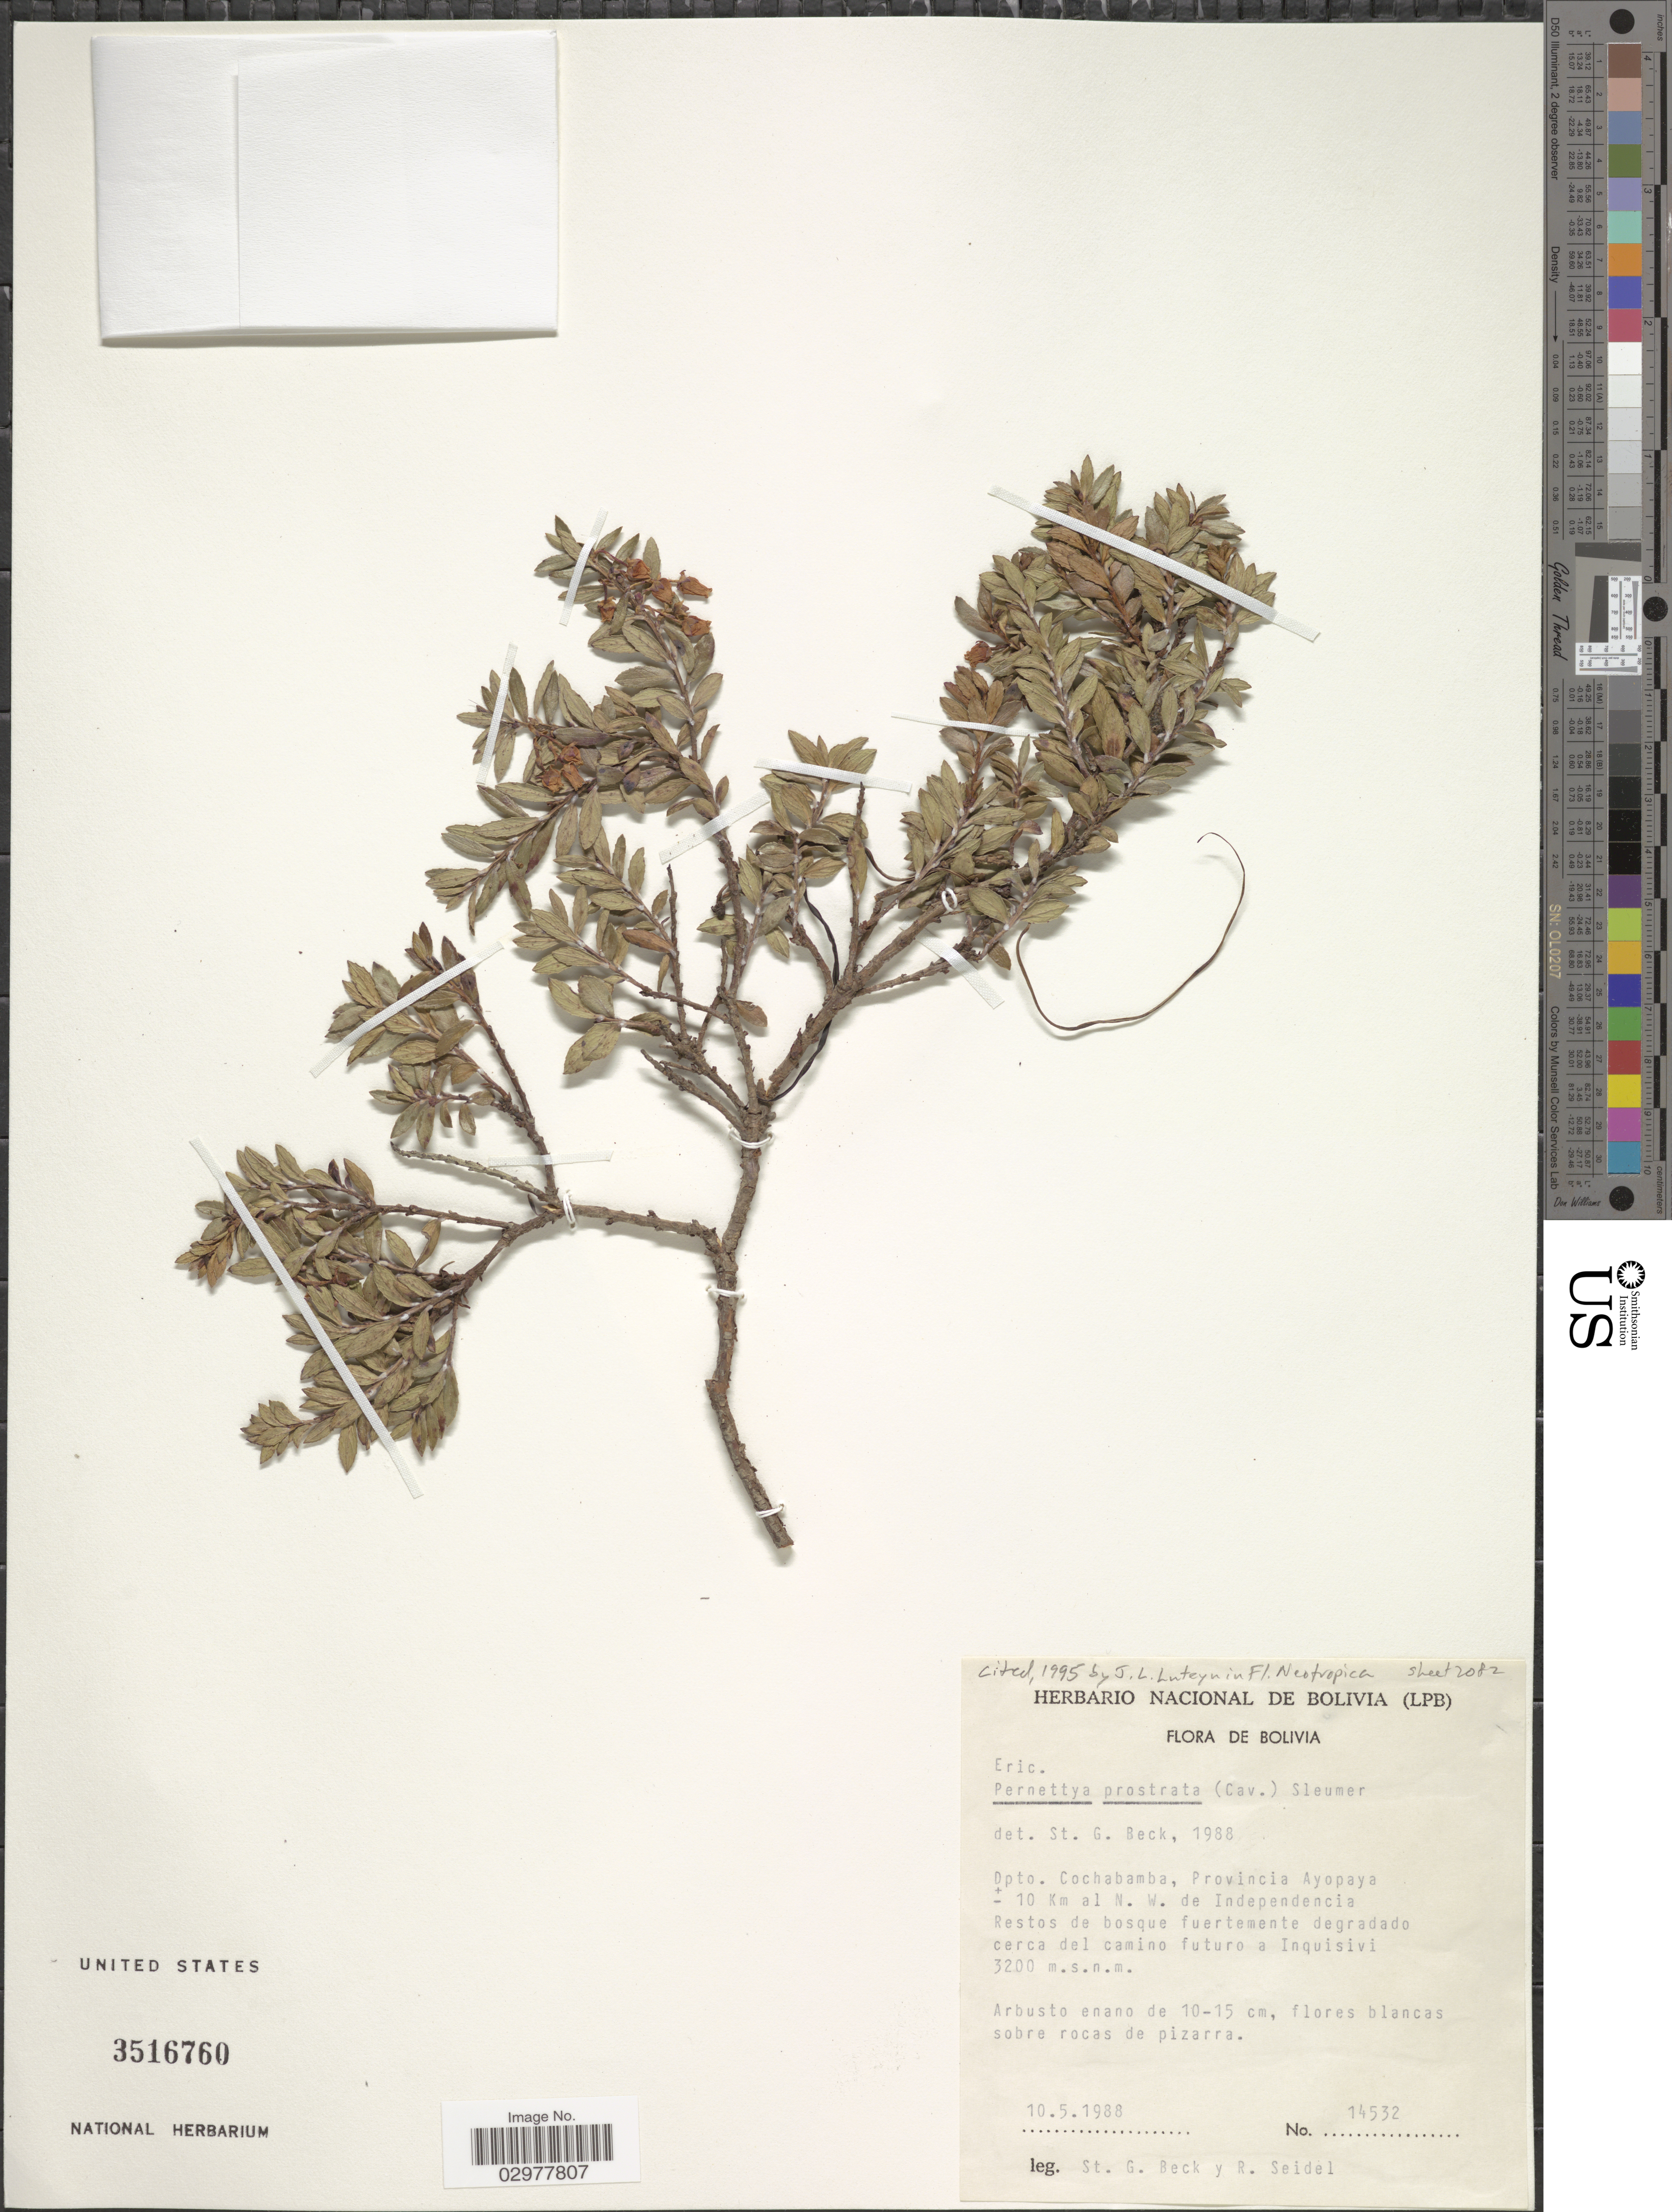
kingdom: Plantae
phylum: Tracheophyta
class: Magnoliopsida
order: Ericales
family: Ericaceae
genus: Pernettya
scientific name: Pernettya prostrata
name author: (Cav.) DC.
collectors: S. G. Beck & R. Seidel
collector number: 14532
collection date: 1988-05-10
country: Bolivia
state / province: Cochabamba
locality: Dpto. Cochabamba, Provincia Ayopaya ± 10 Km al N.W. de Independencia, Restos de bosque fuertemente degradado cerca del camino futuro a Inquisivi.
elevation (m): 3200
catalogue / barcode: US 3516760